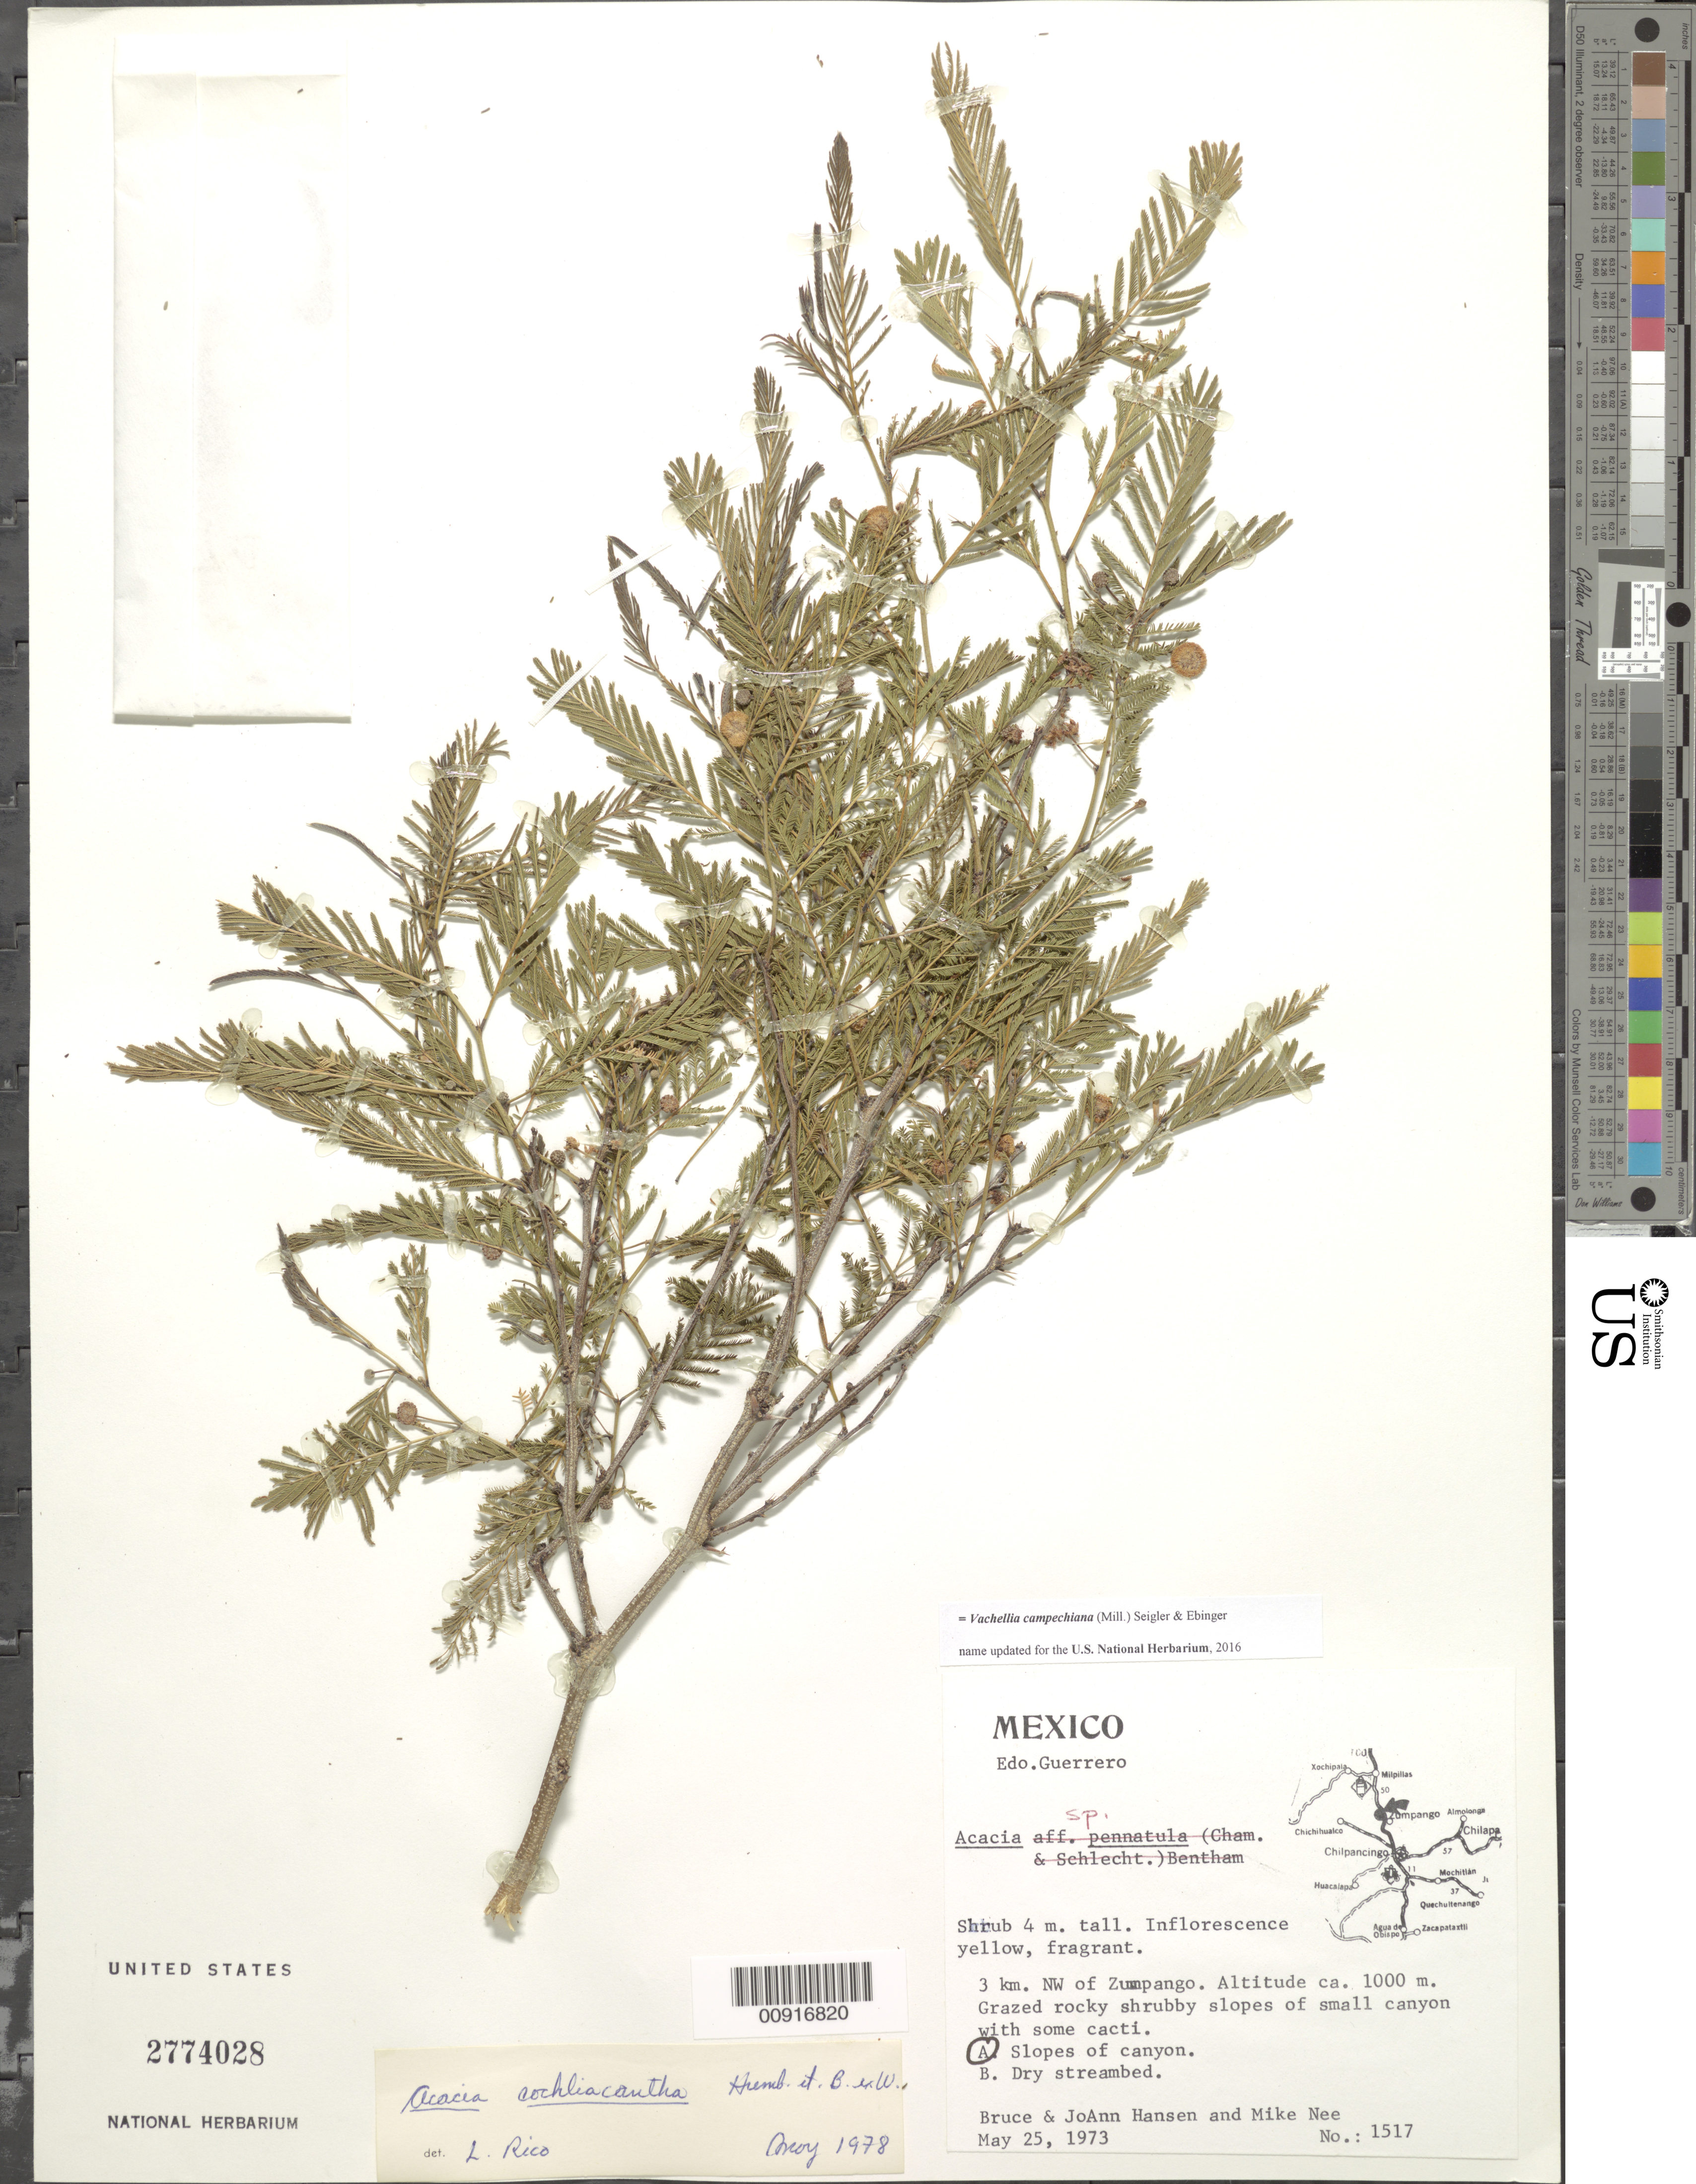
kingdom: Plantae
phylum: Tracheophyta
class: Magnoliopsida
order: Fabales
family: Fabaceae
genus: Vachellia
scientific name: Vachellia campechiana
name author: (Mill.) Seigler & Ebinger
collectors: B. Hansen, J. Hansen & M. Nee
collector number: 1517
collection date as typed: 25 May 1973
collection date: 1973-05-25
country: Mexico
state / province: Guerrero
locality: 3 km. NW of Zumpango.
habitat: Slopes of canyon. Grazed rocky shrubby slopes of small canyon with some cacti.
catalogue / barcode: US 2774028